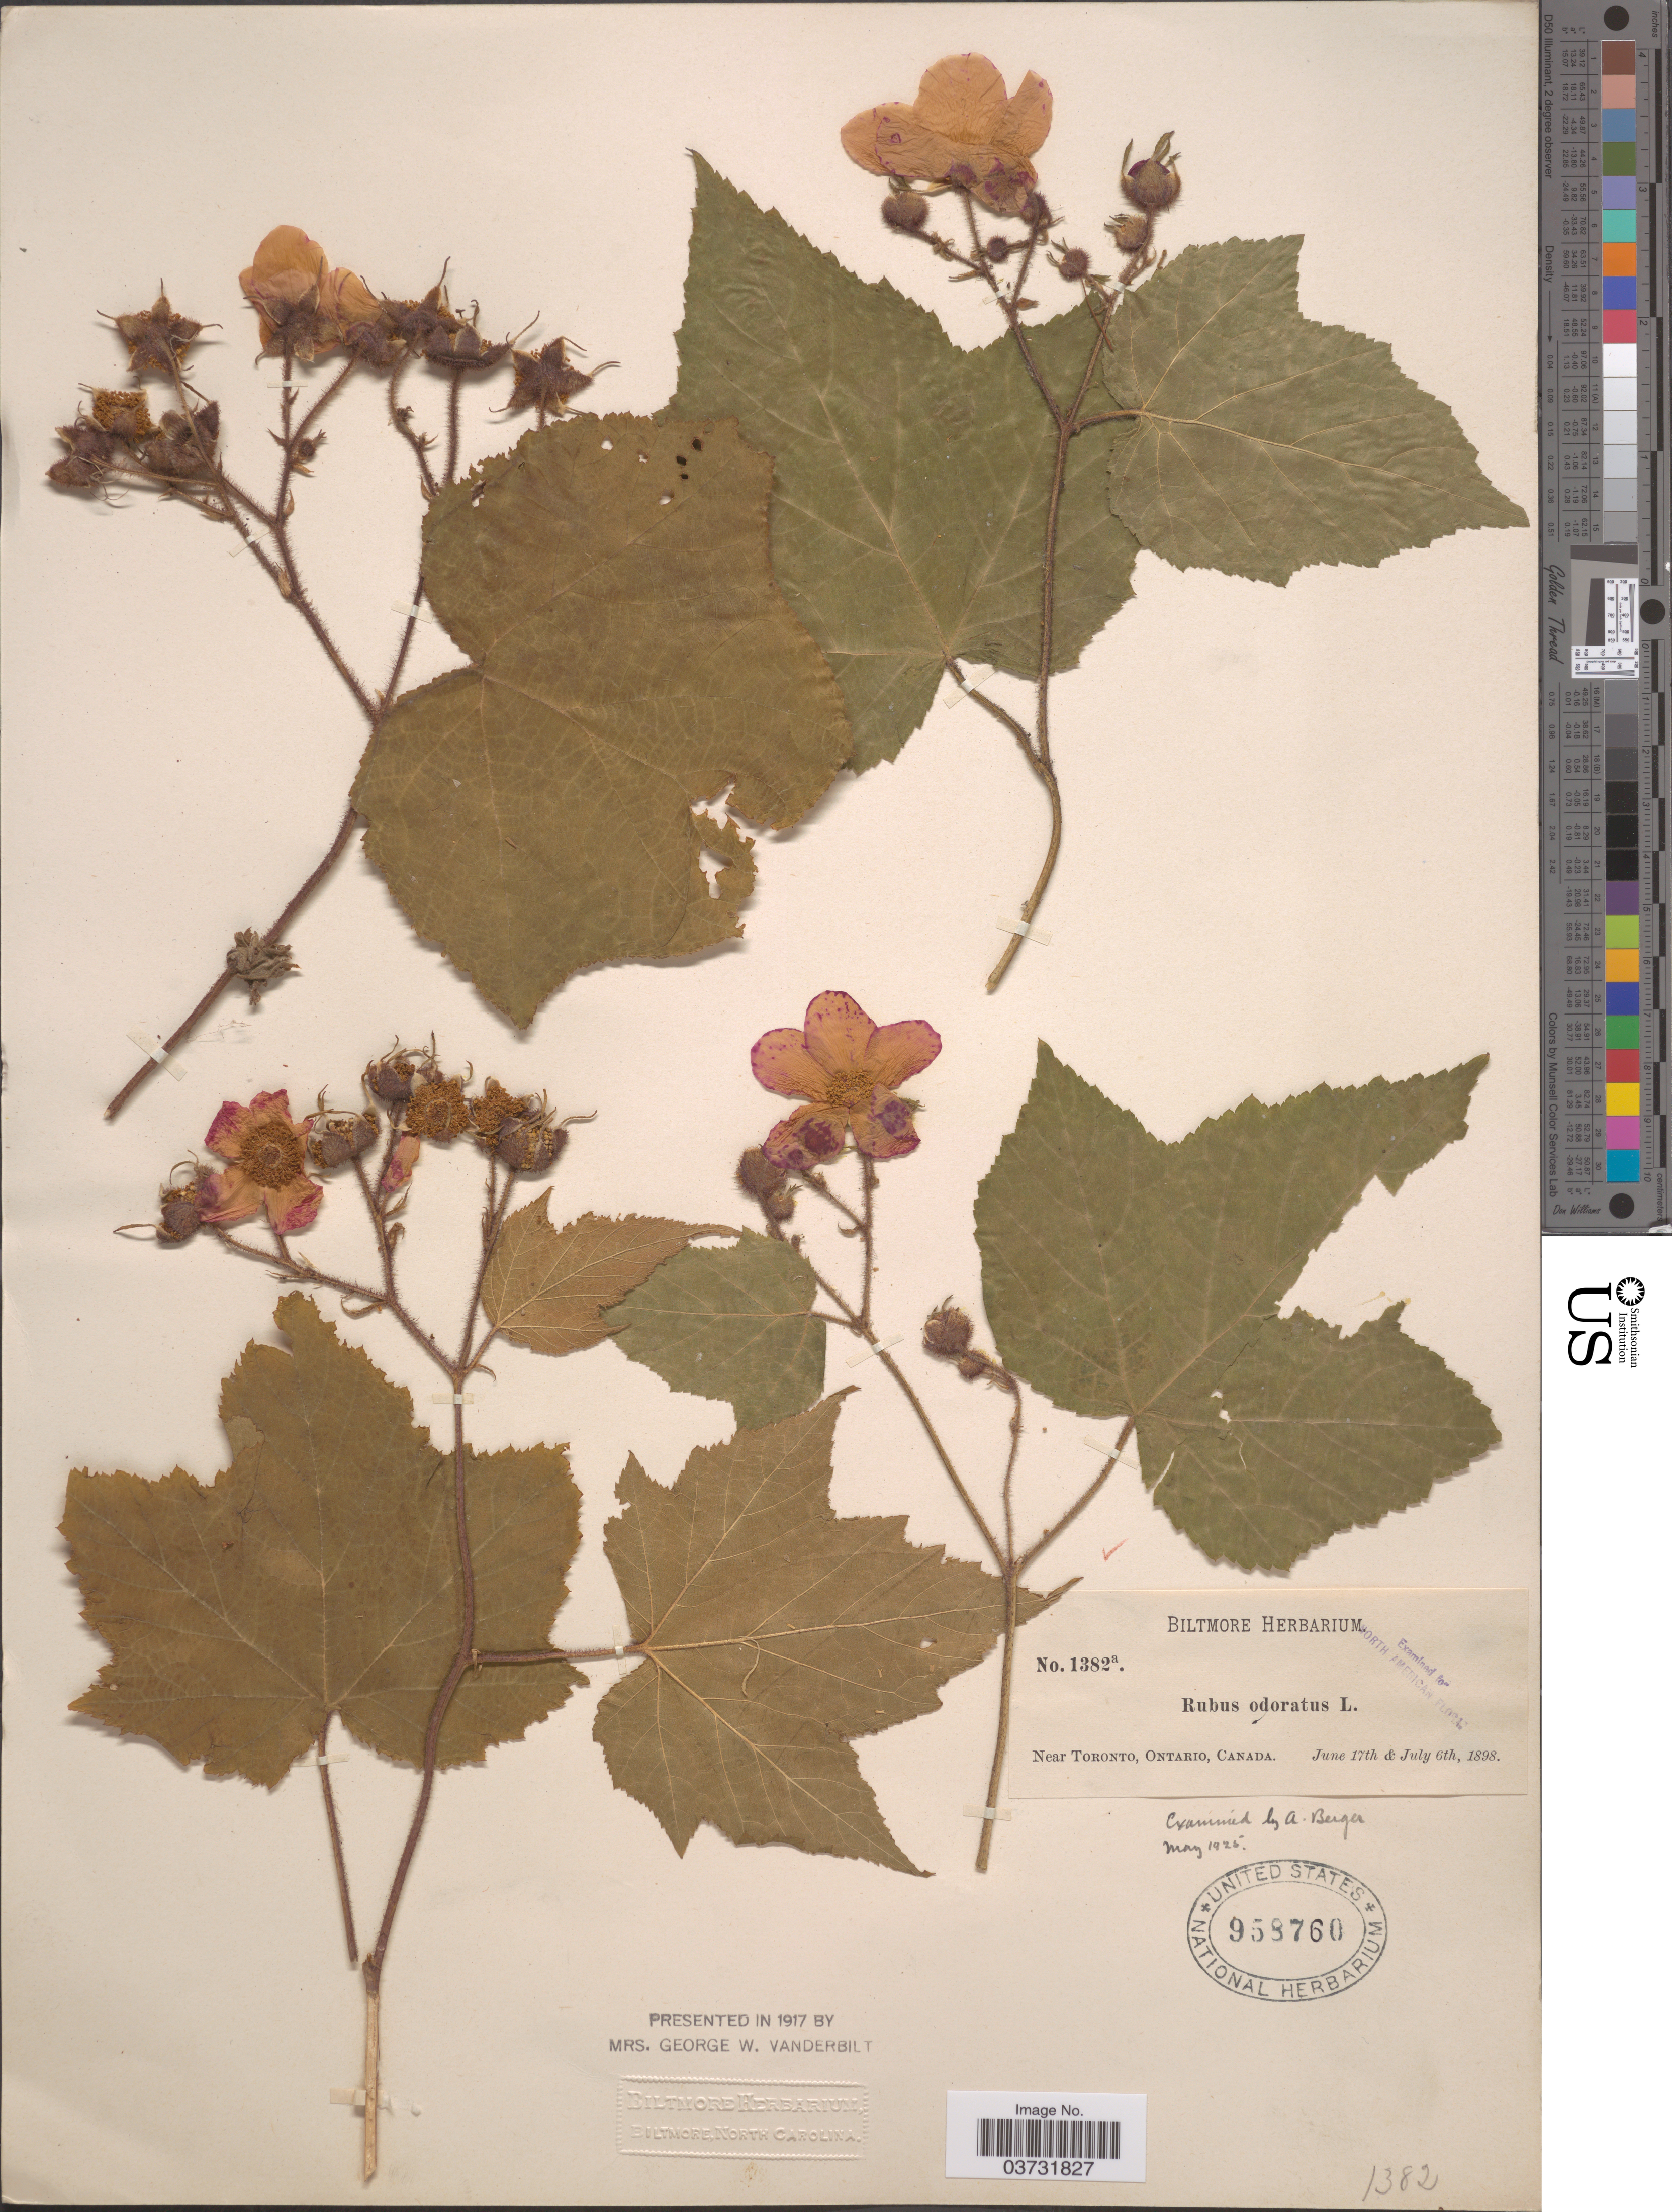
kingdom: Plantae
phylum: Tracheophyta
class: Magnoliopsida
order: Rosales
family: Rosaceae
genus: Rubus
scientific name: Rubus odoratus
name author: L.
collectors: ex herb. Biltmore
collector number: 1382a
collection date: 1898-06-17/1898-07-06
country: Canada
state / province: Ontario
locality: Near Toronto.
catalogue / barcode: US 958760